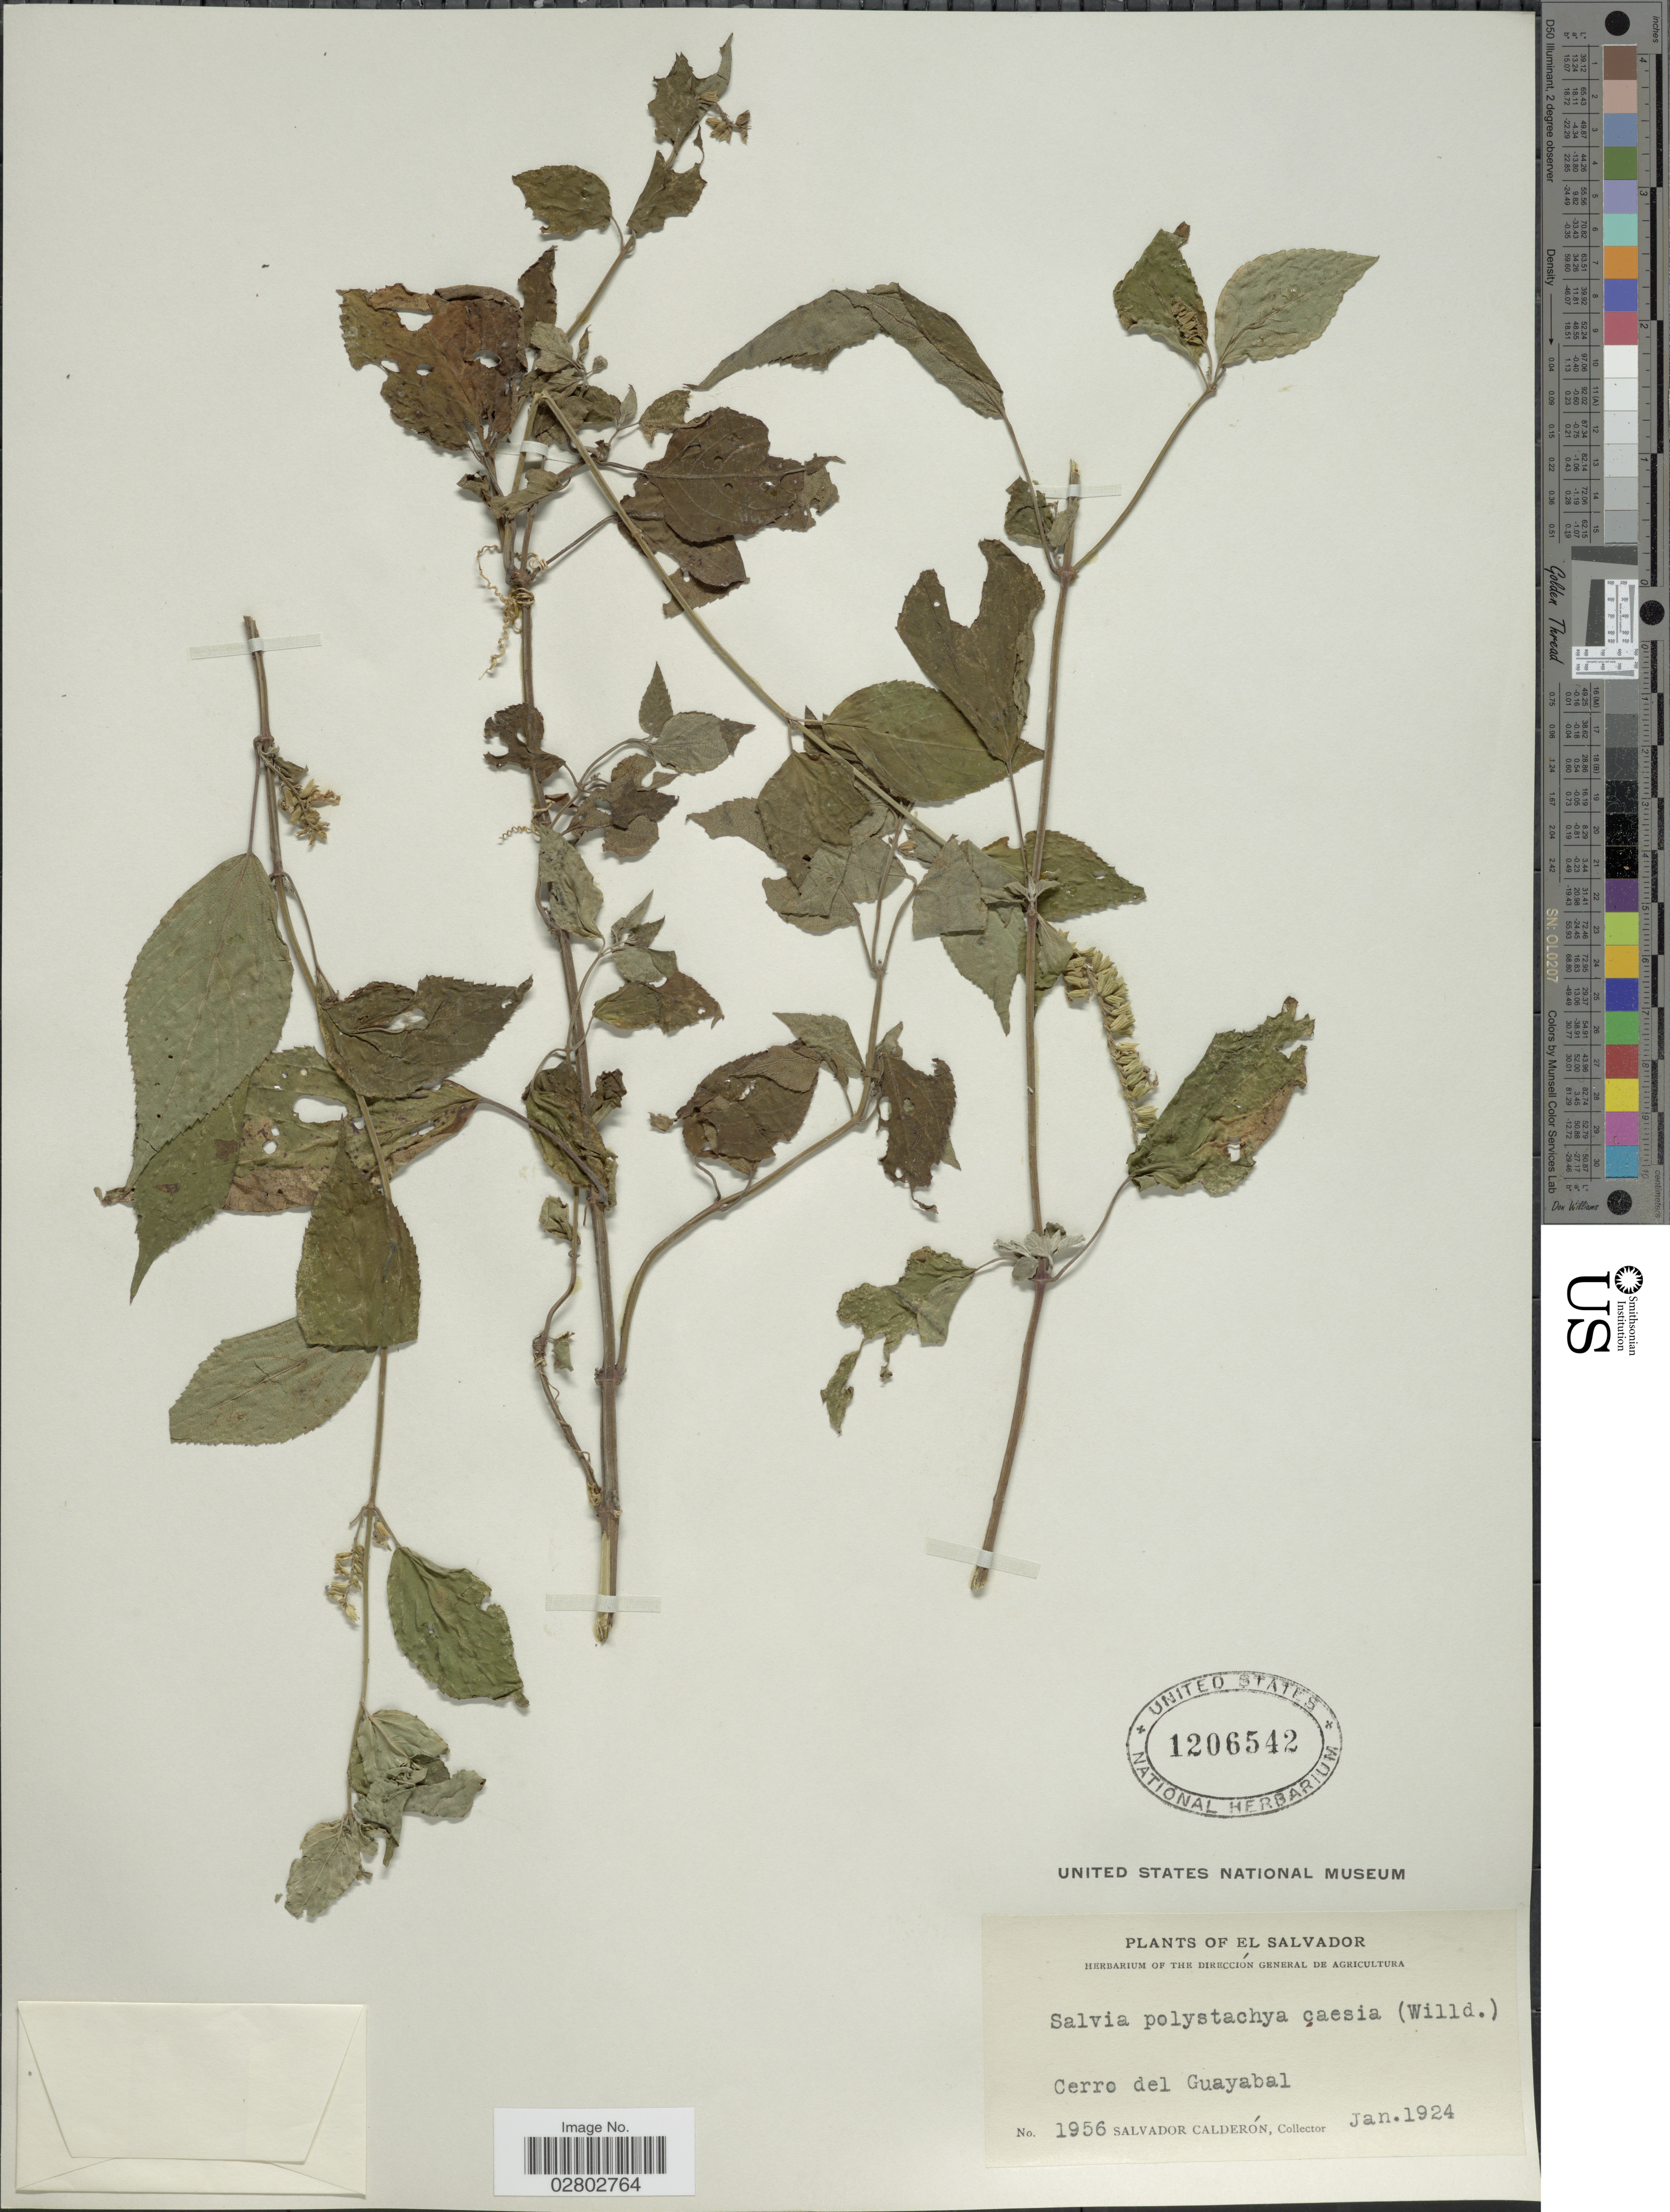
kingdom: Plantae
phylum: Tracheophyta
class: Magnoliopsida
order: Lamiales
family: Lamiaceae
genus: Salvia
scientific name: Salvia polystachya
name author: Cav.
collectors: S. Calderón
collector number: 1956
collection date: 1924-01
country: El Salvador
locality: Cerro del Guayabal.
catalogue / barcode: US 1206542